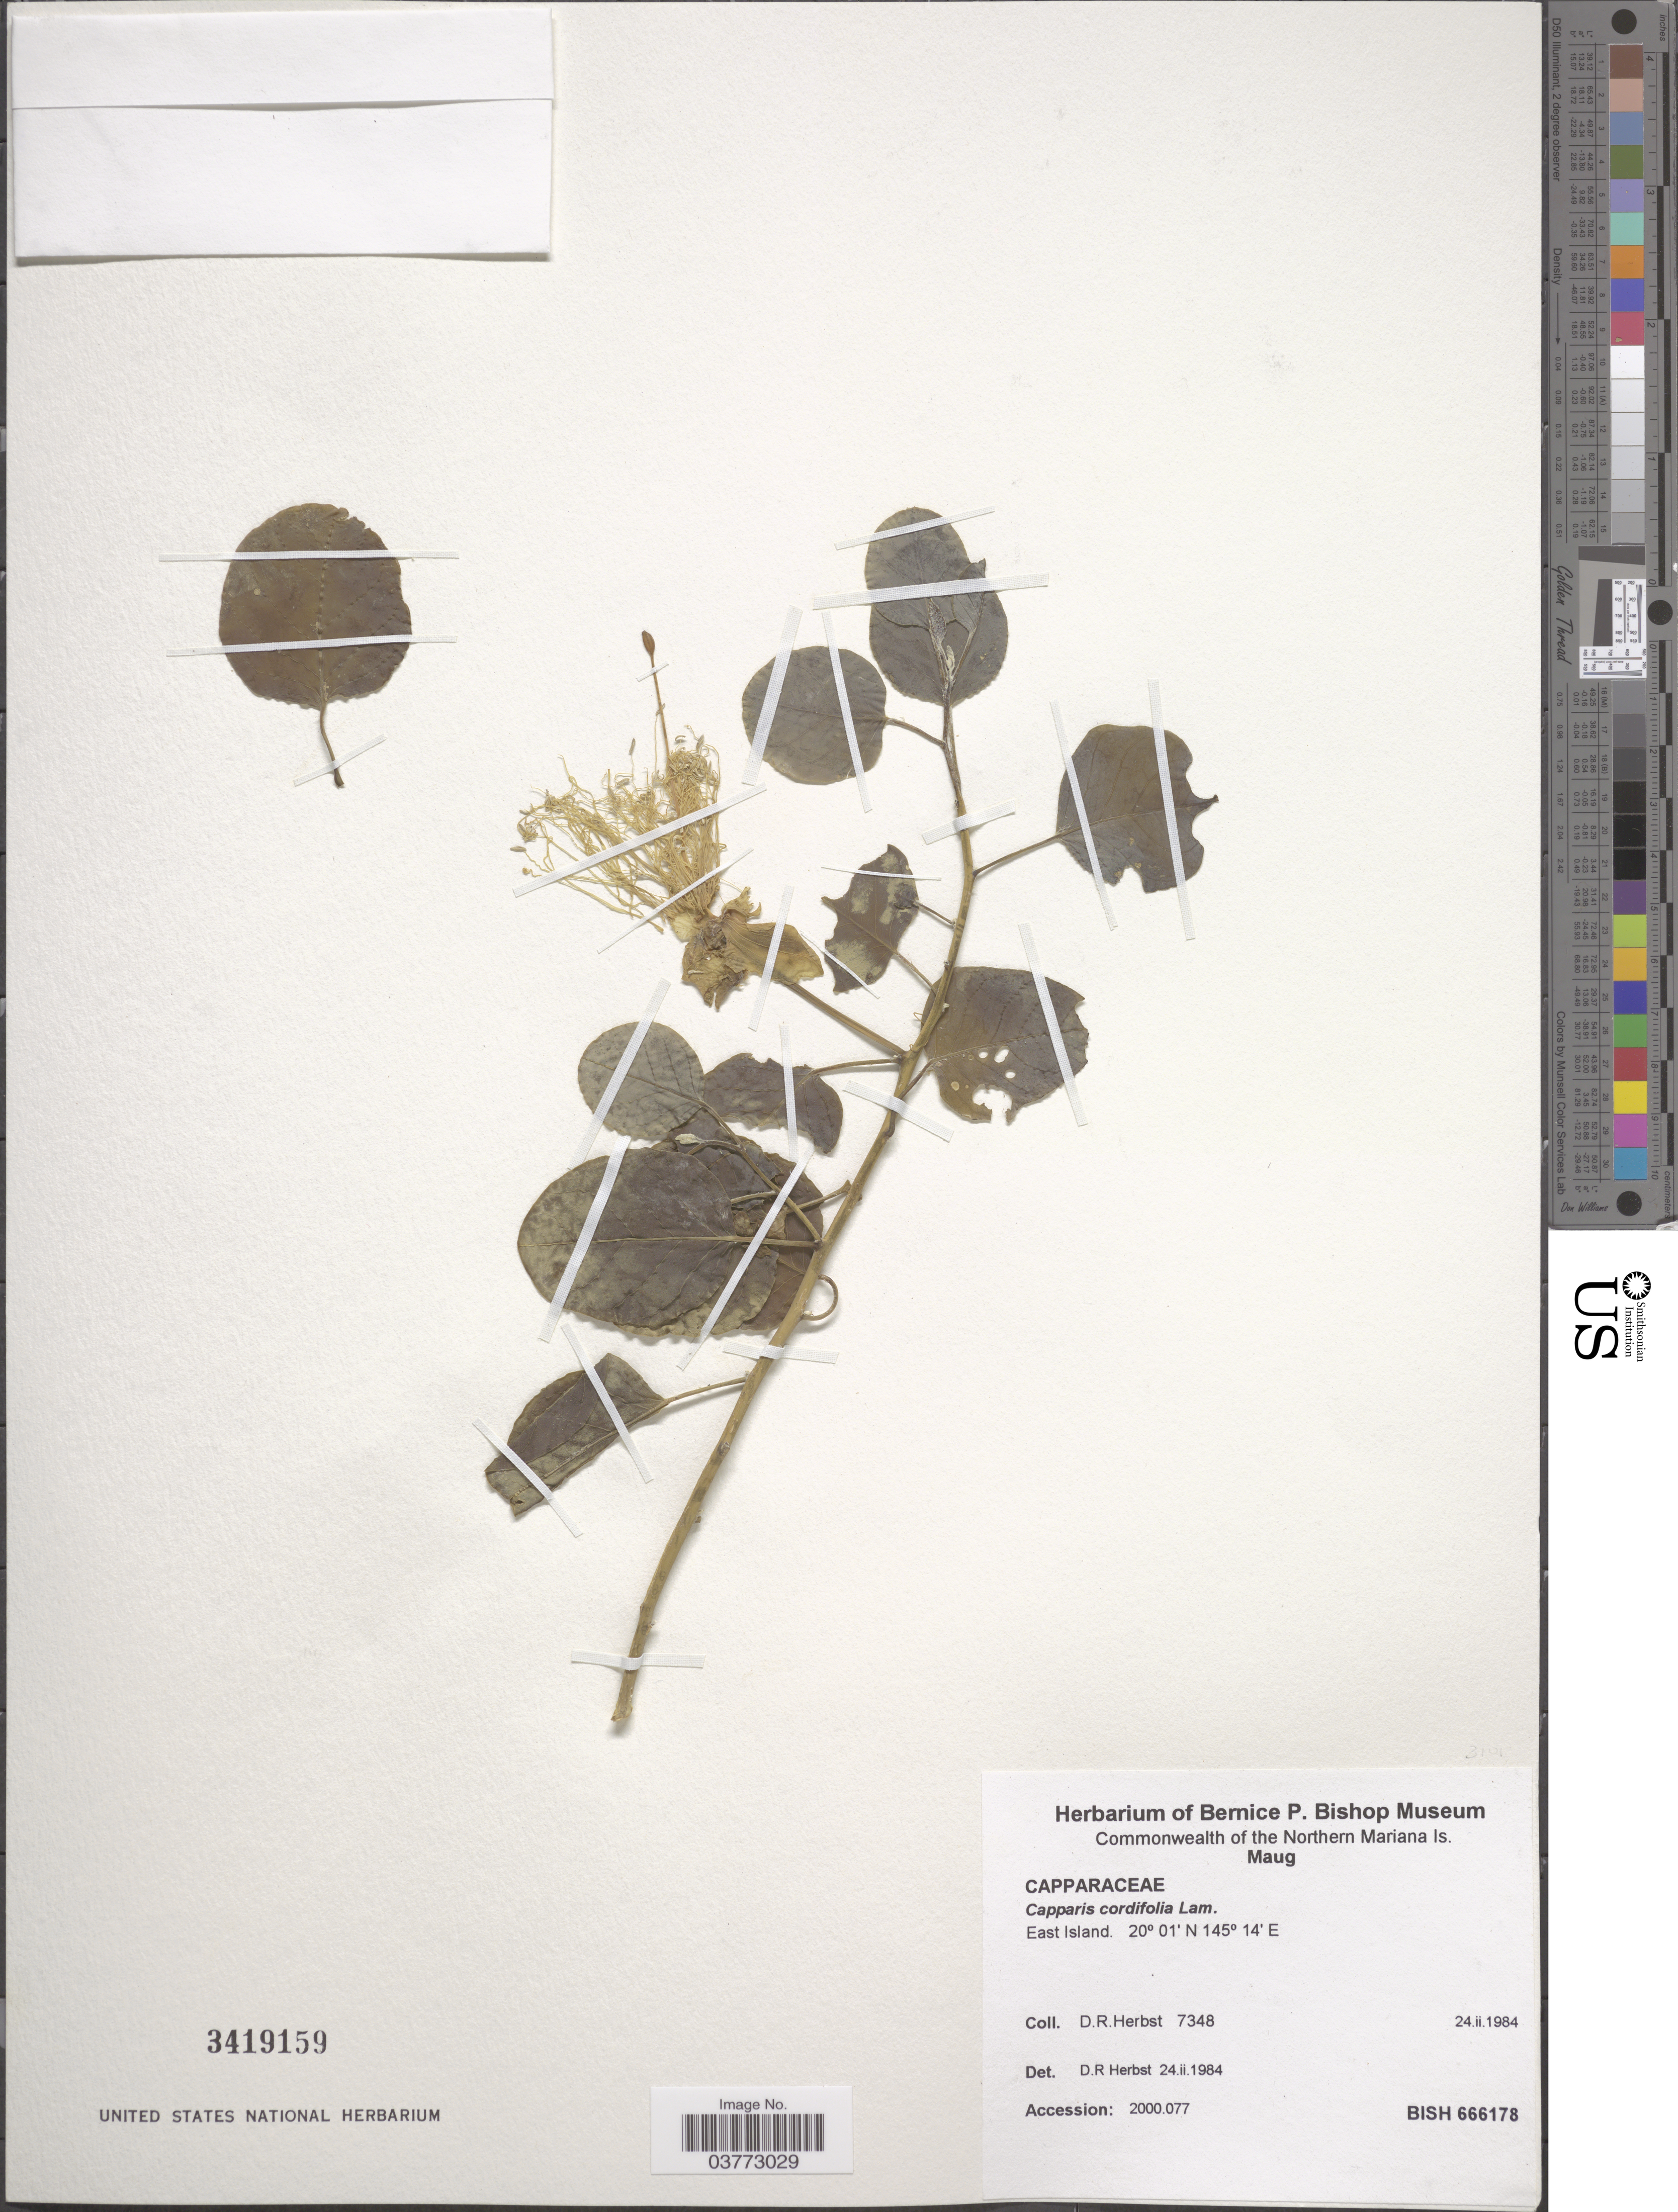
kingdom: Plantae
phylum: Tracheophyta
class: Magnoliopsida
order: Brassicales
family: Capparaceae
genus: Capparis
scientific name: Capparis spinosa subsp. cordifolia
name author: (Lam.) Fici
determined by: Wagner, W. L., (BOT), Smithsonian Institution - National Museum of Natural History (UNITED STATES)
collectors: D. R. Herbst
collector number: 7348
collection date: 1984-02-24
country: Northern Mariana Islands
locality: Maug. East Island.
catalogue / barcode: US 3419159